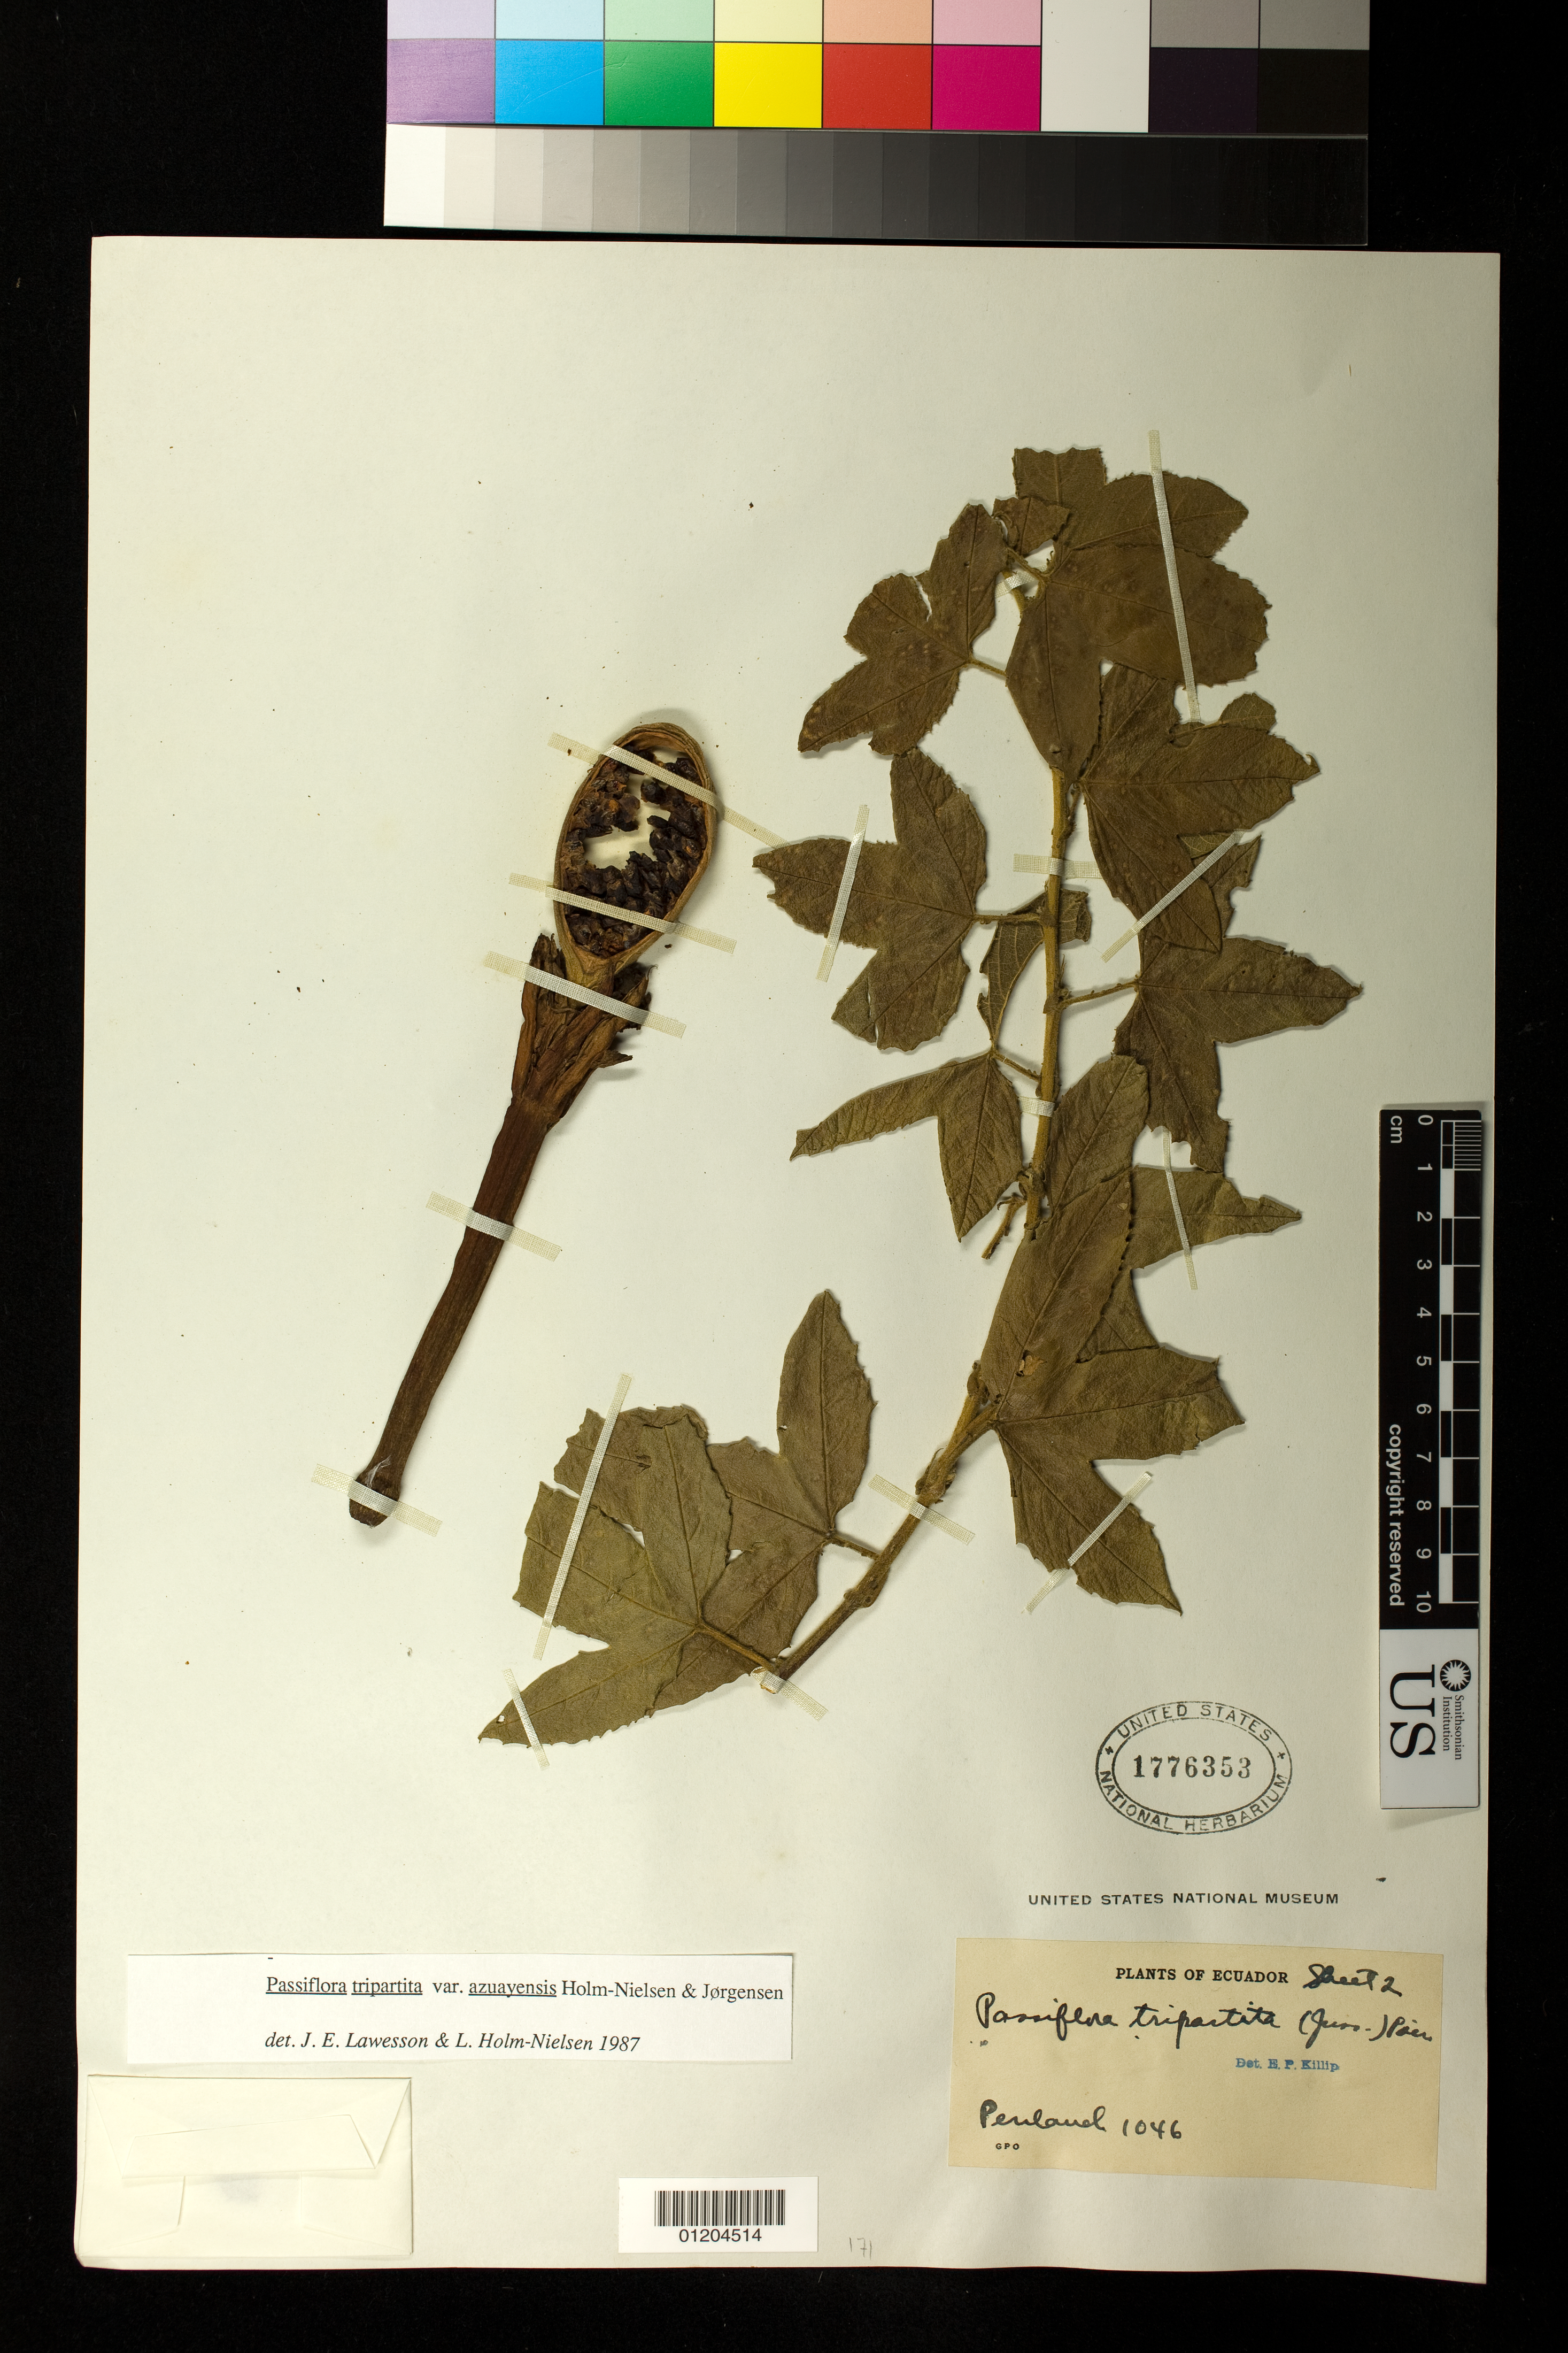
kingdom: Plantae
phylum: Tracheophyta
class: Magnoliopsida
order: Malpighiales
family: Passifloraceae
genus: Passiflora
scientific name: Passiflora tripartita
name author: (Juss.) Poir.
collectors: Penland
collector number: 1046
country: Ecuador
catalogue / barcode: US 1776353